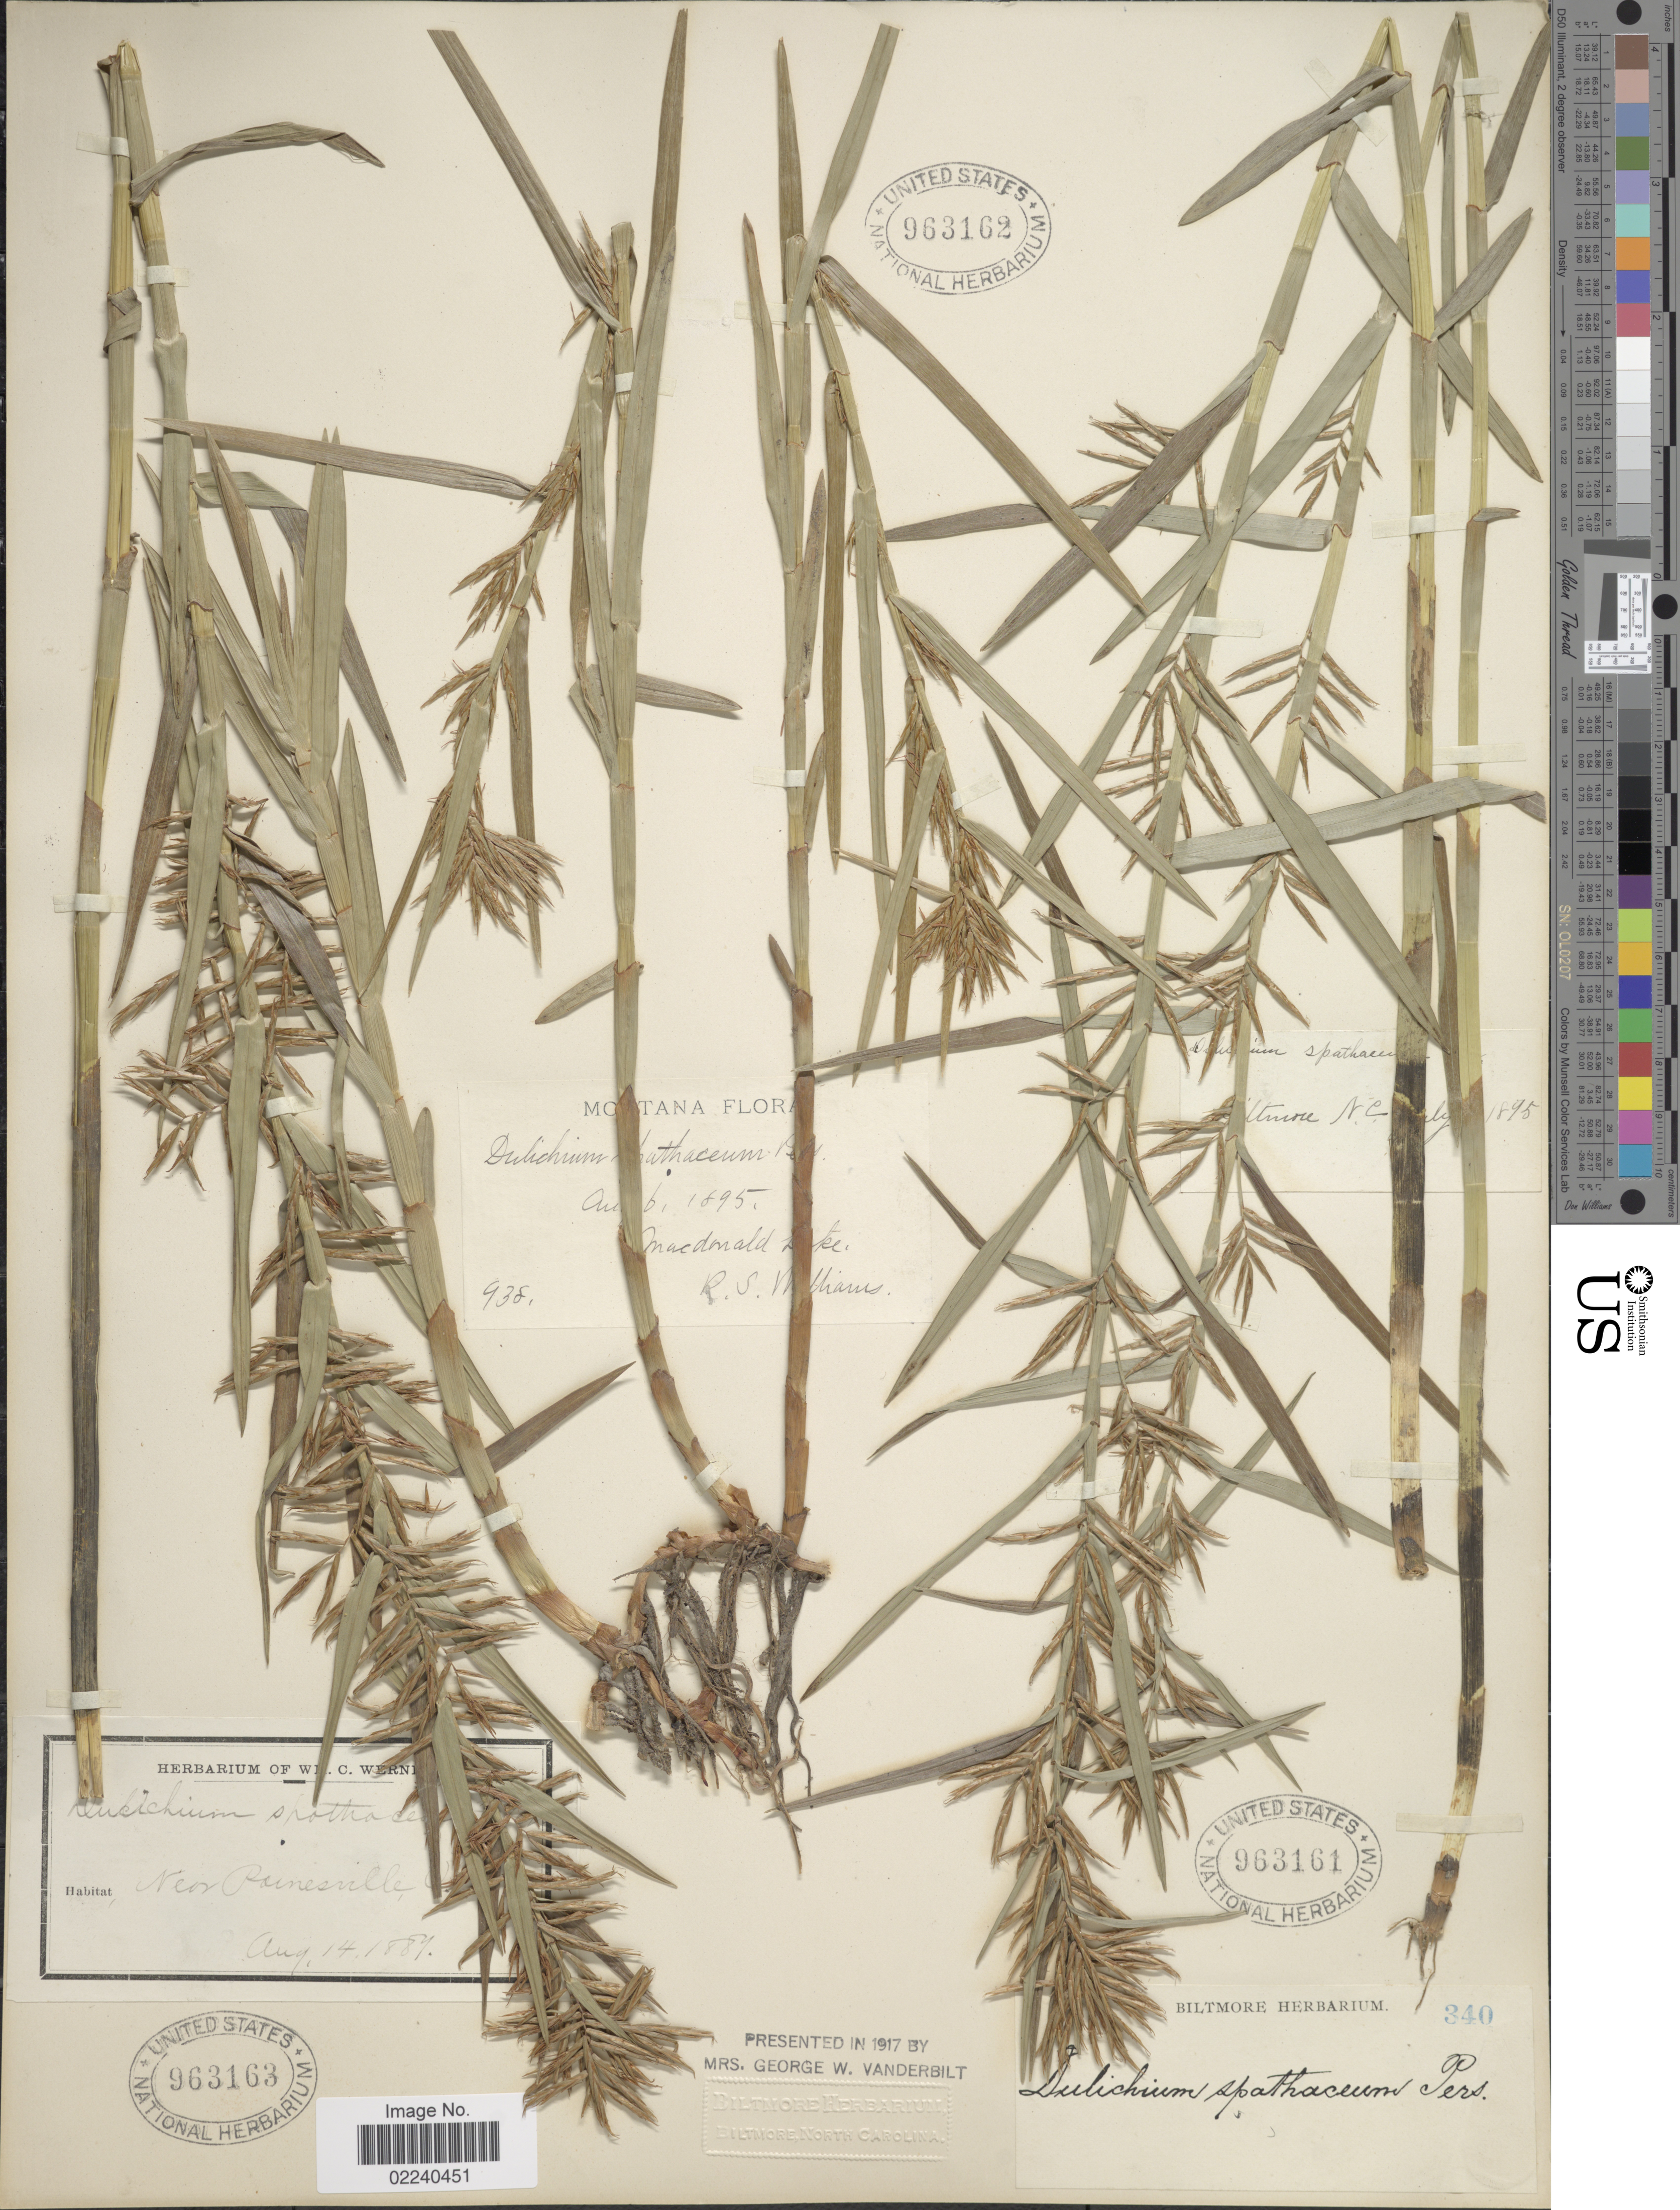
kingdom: Plantae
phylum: Tracheophyta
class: Liliopsida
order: Poales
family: Cyperaceae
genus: Dulichium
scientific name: Dulichium arundinaceum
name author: (L.) Britton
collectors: ex herb. Wm. C. Werner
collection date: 1889-08-14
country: Canada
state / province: Ontario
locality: Near Painesville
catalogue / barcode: US 963163